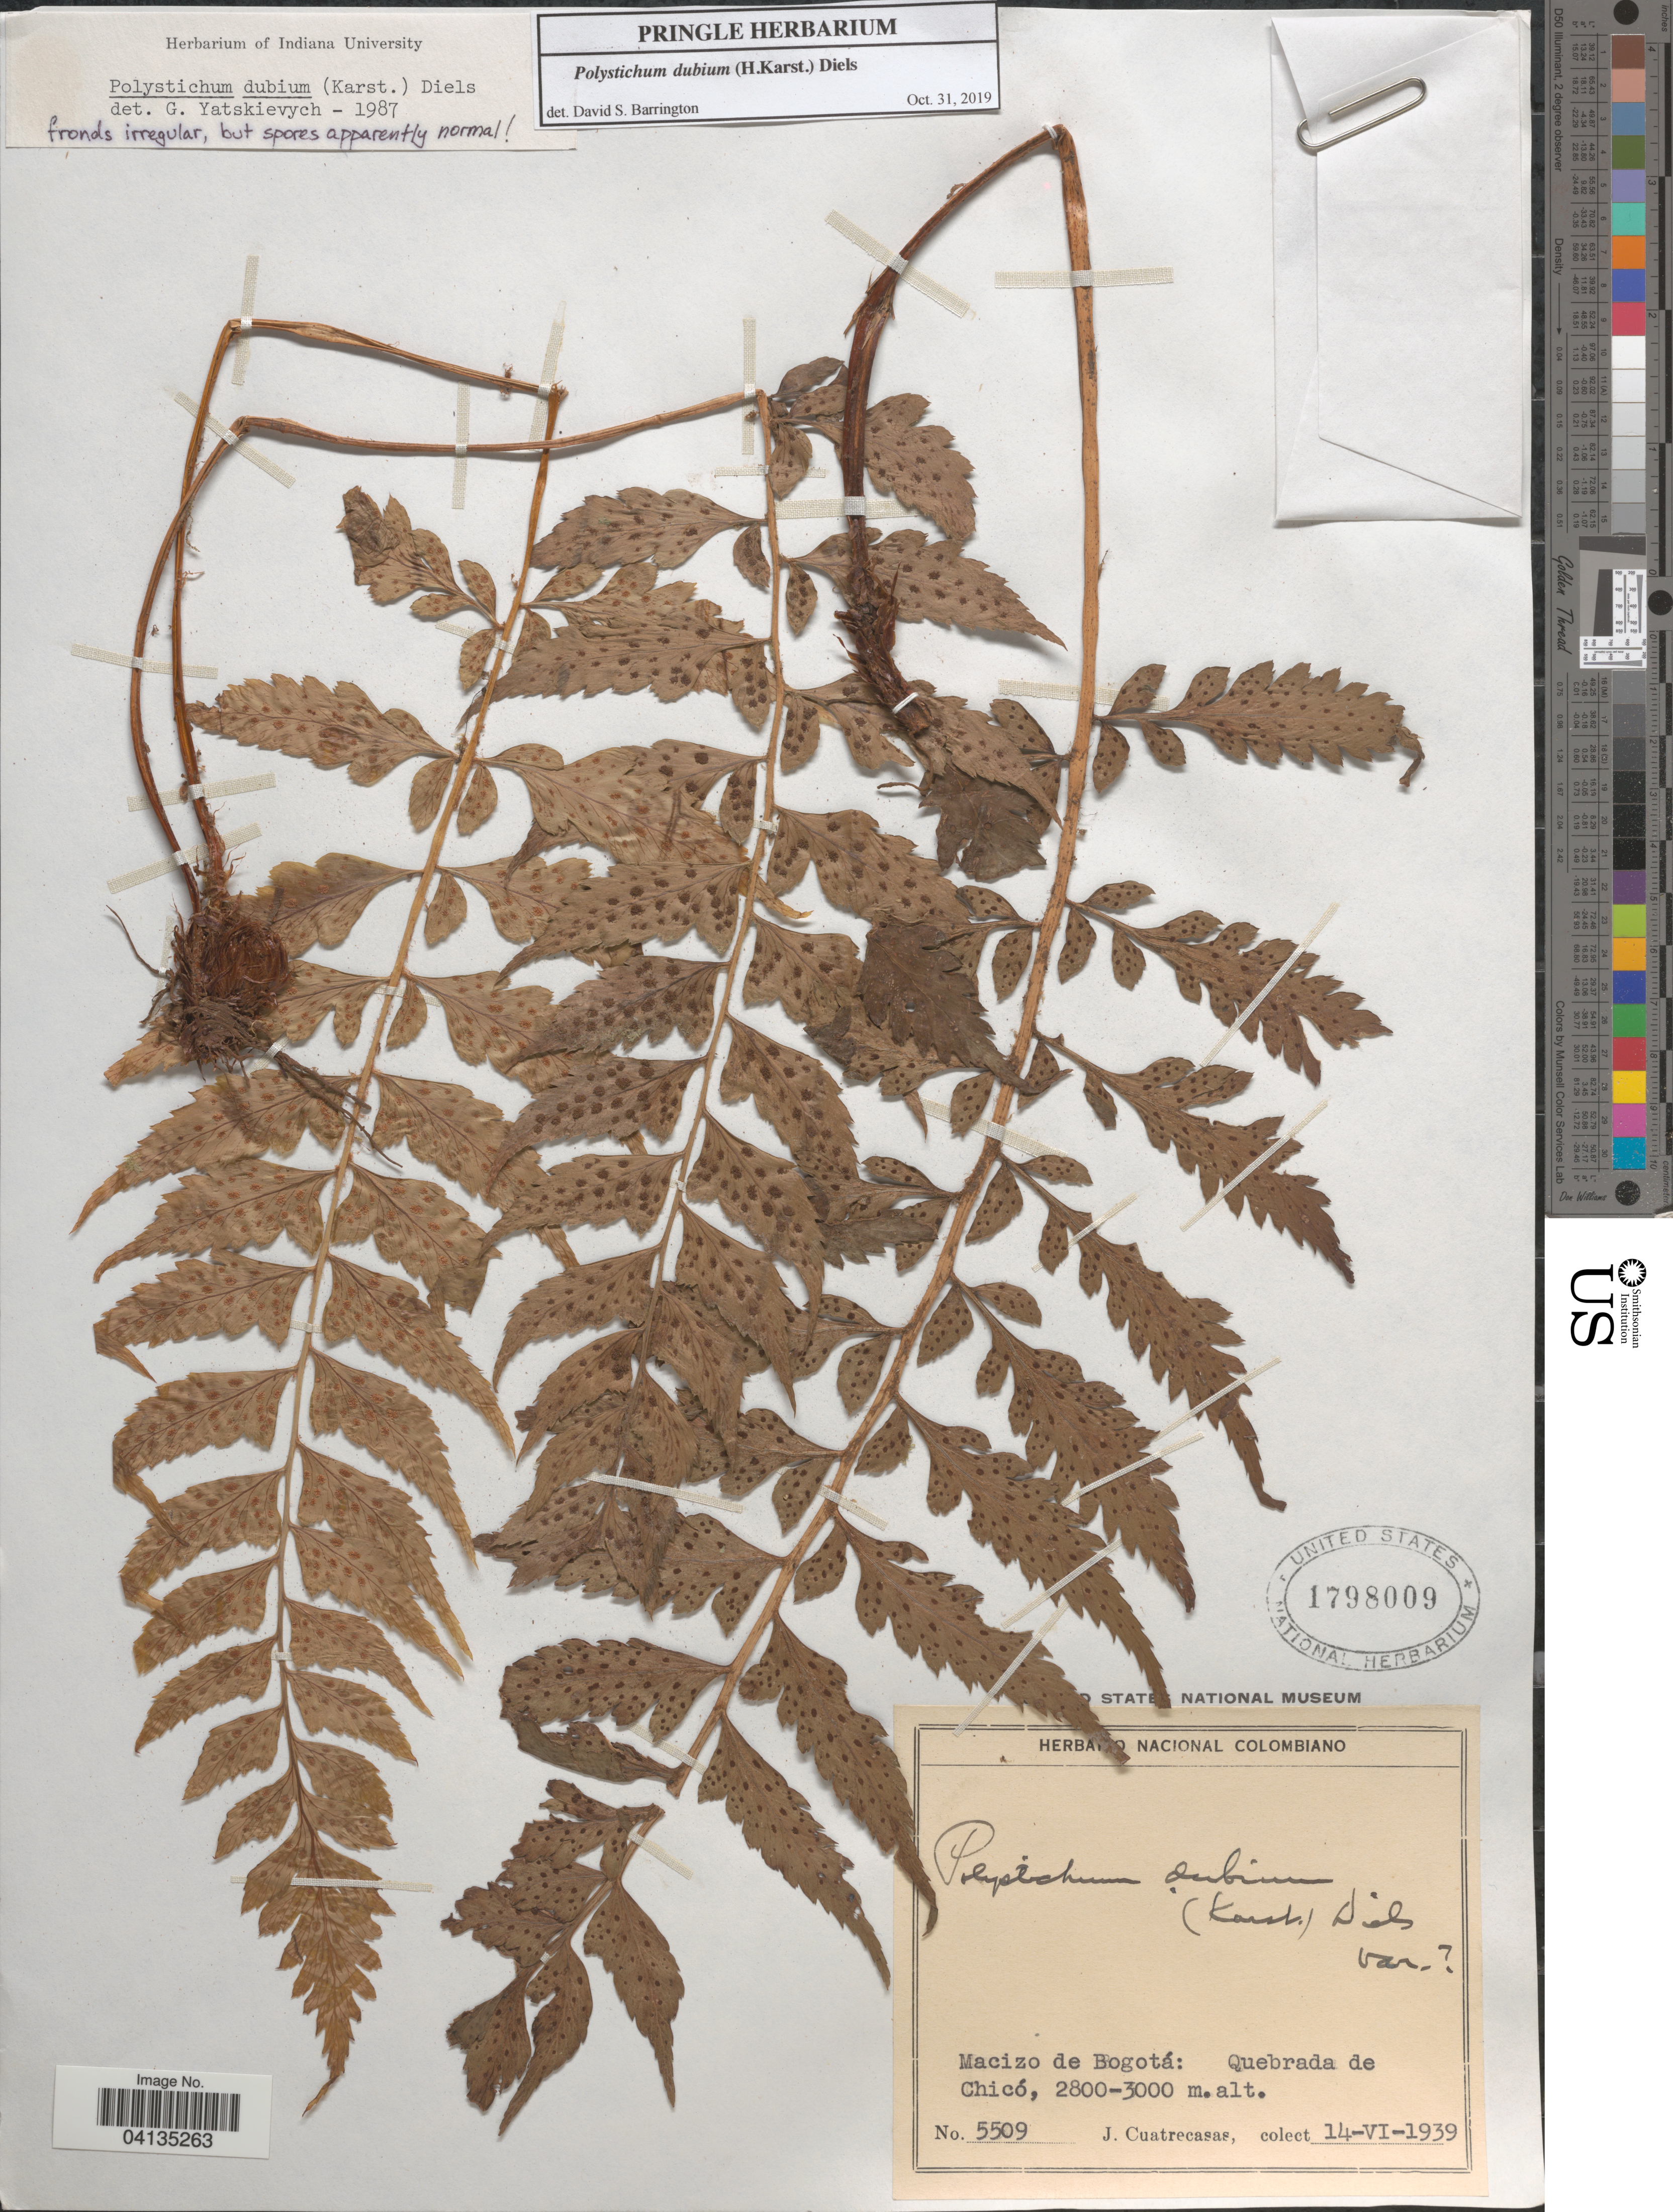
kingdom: Plantae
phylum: Tracheophyta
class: Polypodiopsida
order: Polypodiales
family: Dryopteridaceae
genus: Polystichum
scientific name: Polystichum dubium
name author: (H. Karst.) Diels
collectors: J. Cuatrecasas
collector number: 5509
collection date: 1939-06-14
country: Colombia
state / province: Bogota D.C.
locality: Macizo de Bogotá: Quebrada de Chicó.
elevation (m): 2800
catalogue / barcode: US 1798009